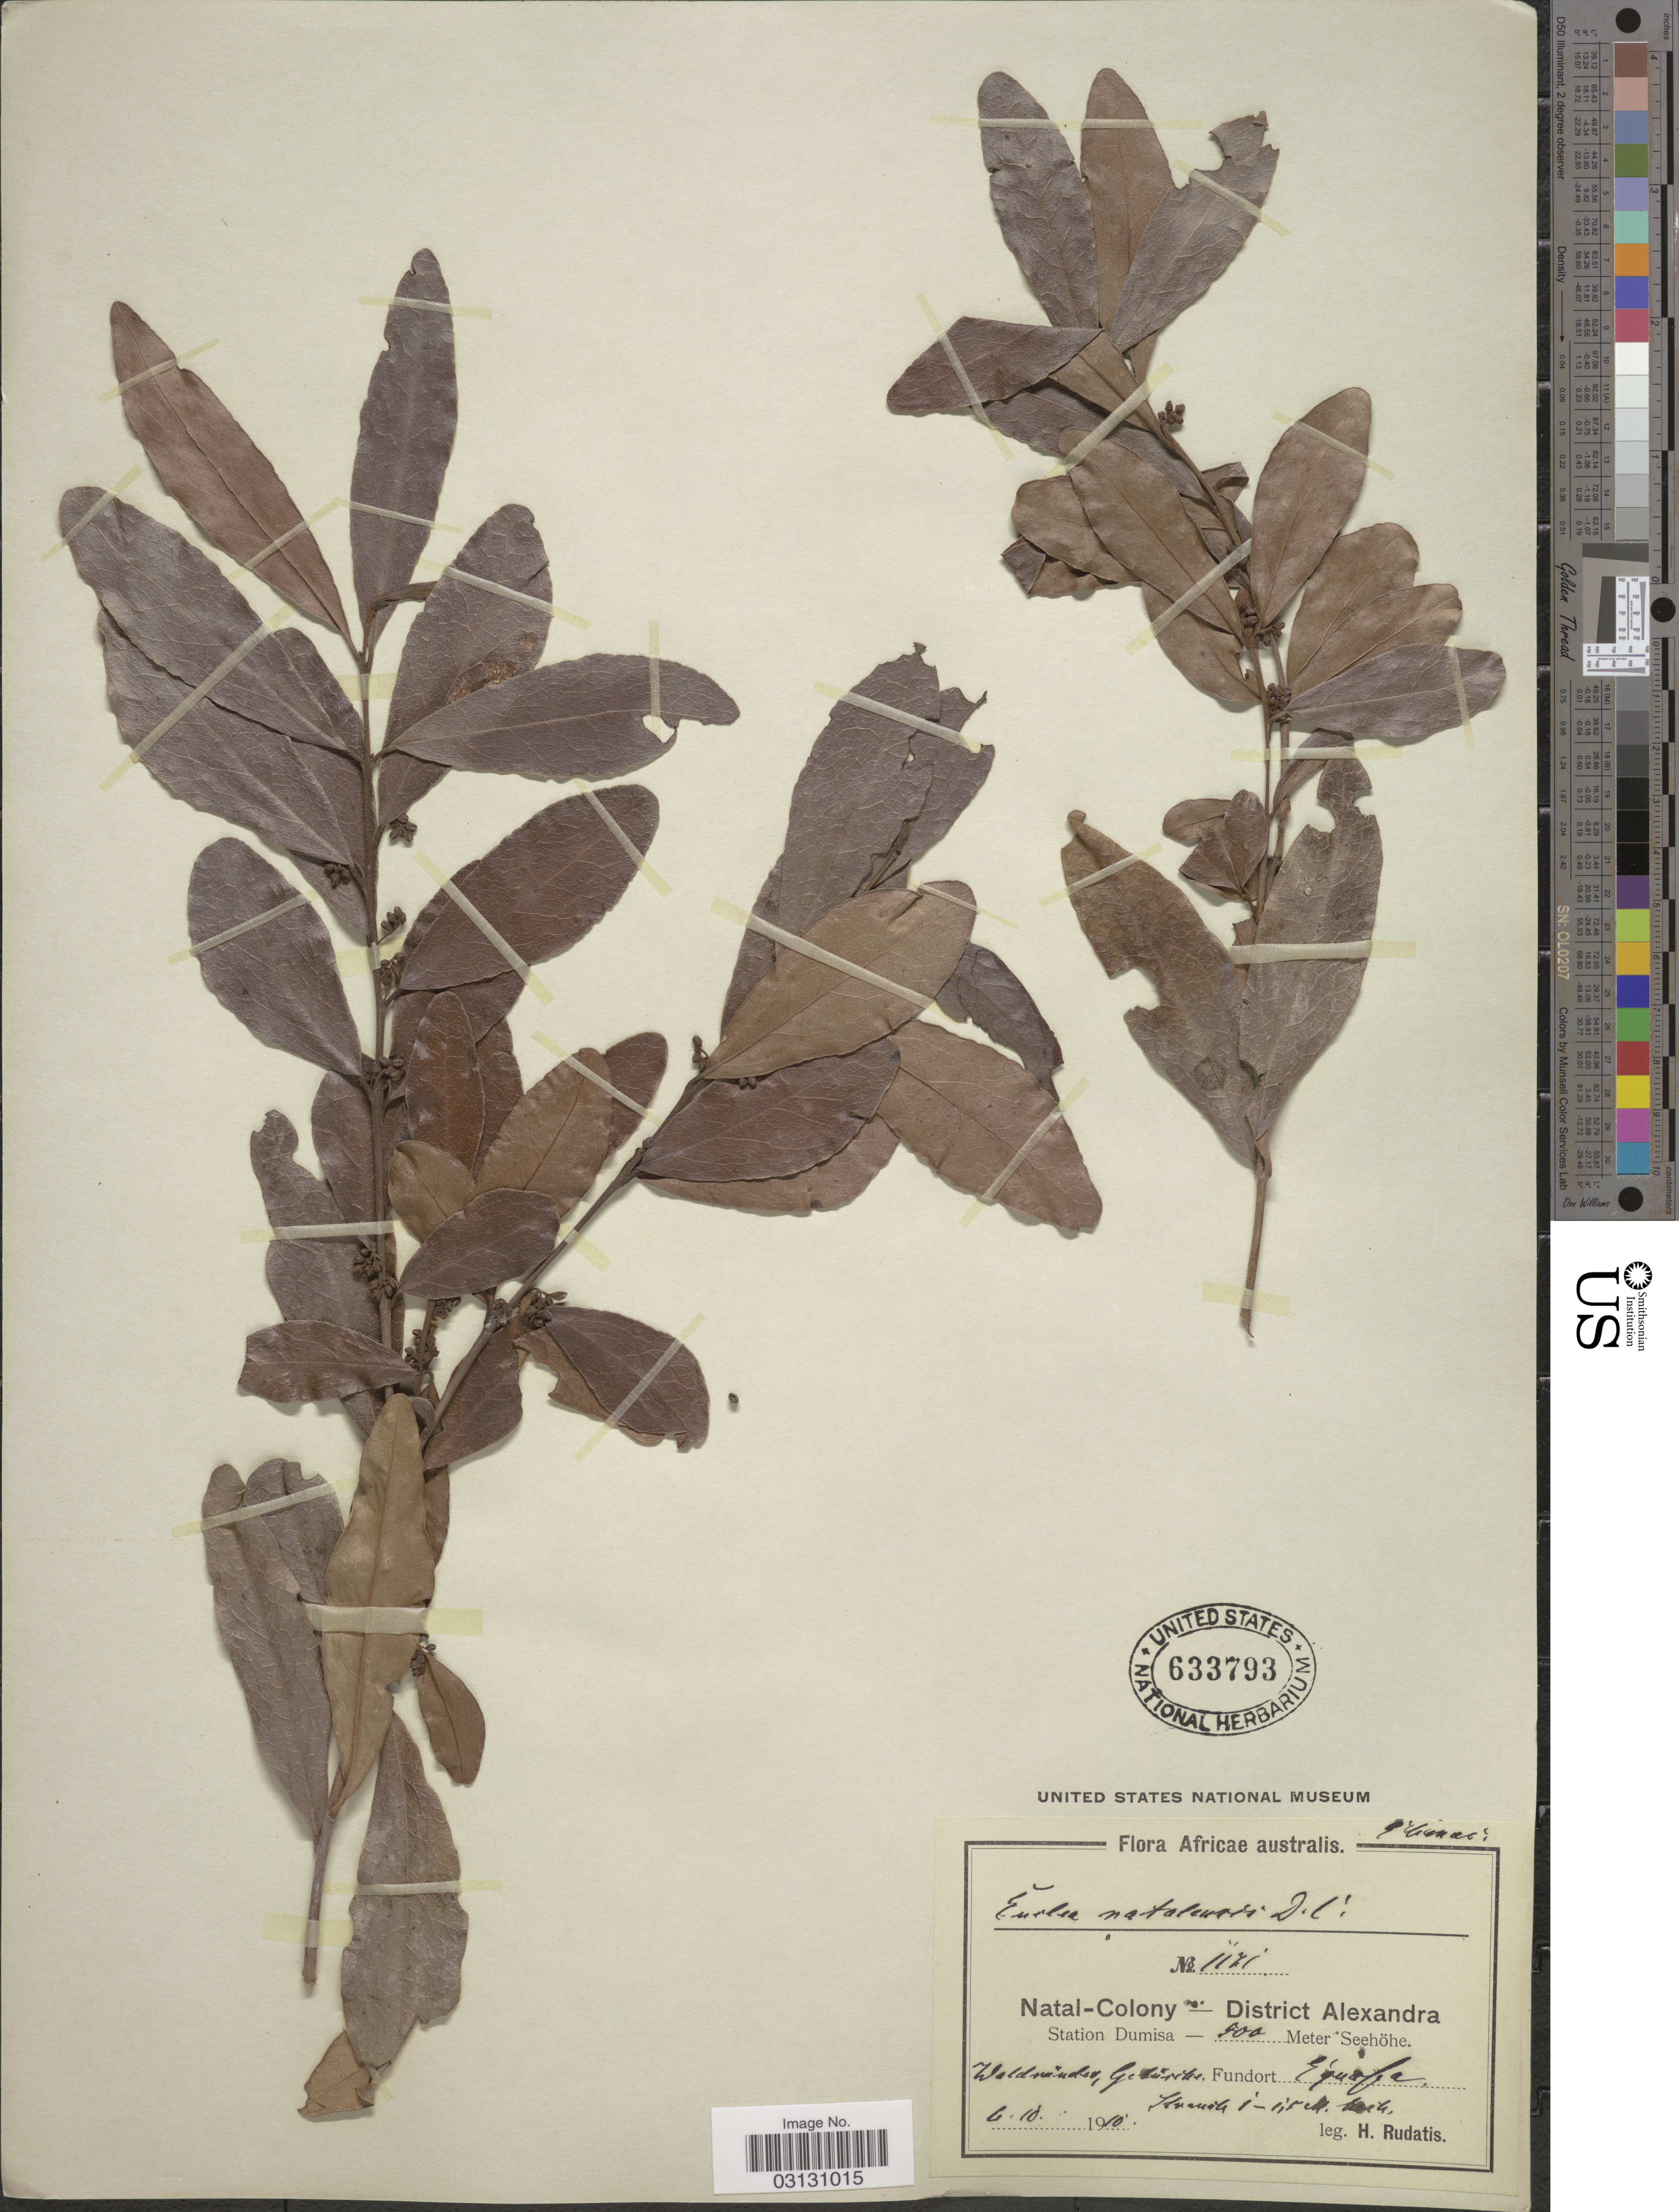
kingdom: Plantae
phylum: Tracheophyta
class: Magnoliopsida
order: Ericales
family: Ebenaceae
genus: Euclea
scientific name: Euclea natalensis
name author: A. DC.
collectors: H. Rudatis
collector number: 1171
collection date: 1910-10-06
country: South Africa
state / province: KwaZulu-Natal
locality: Natal-Colony - District Alexandra. Station Dumisa.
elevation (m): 500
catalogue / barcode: US 633793